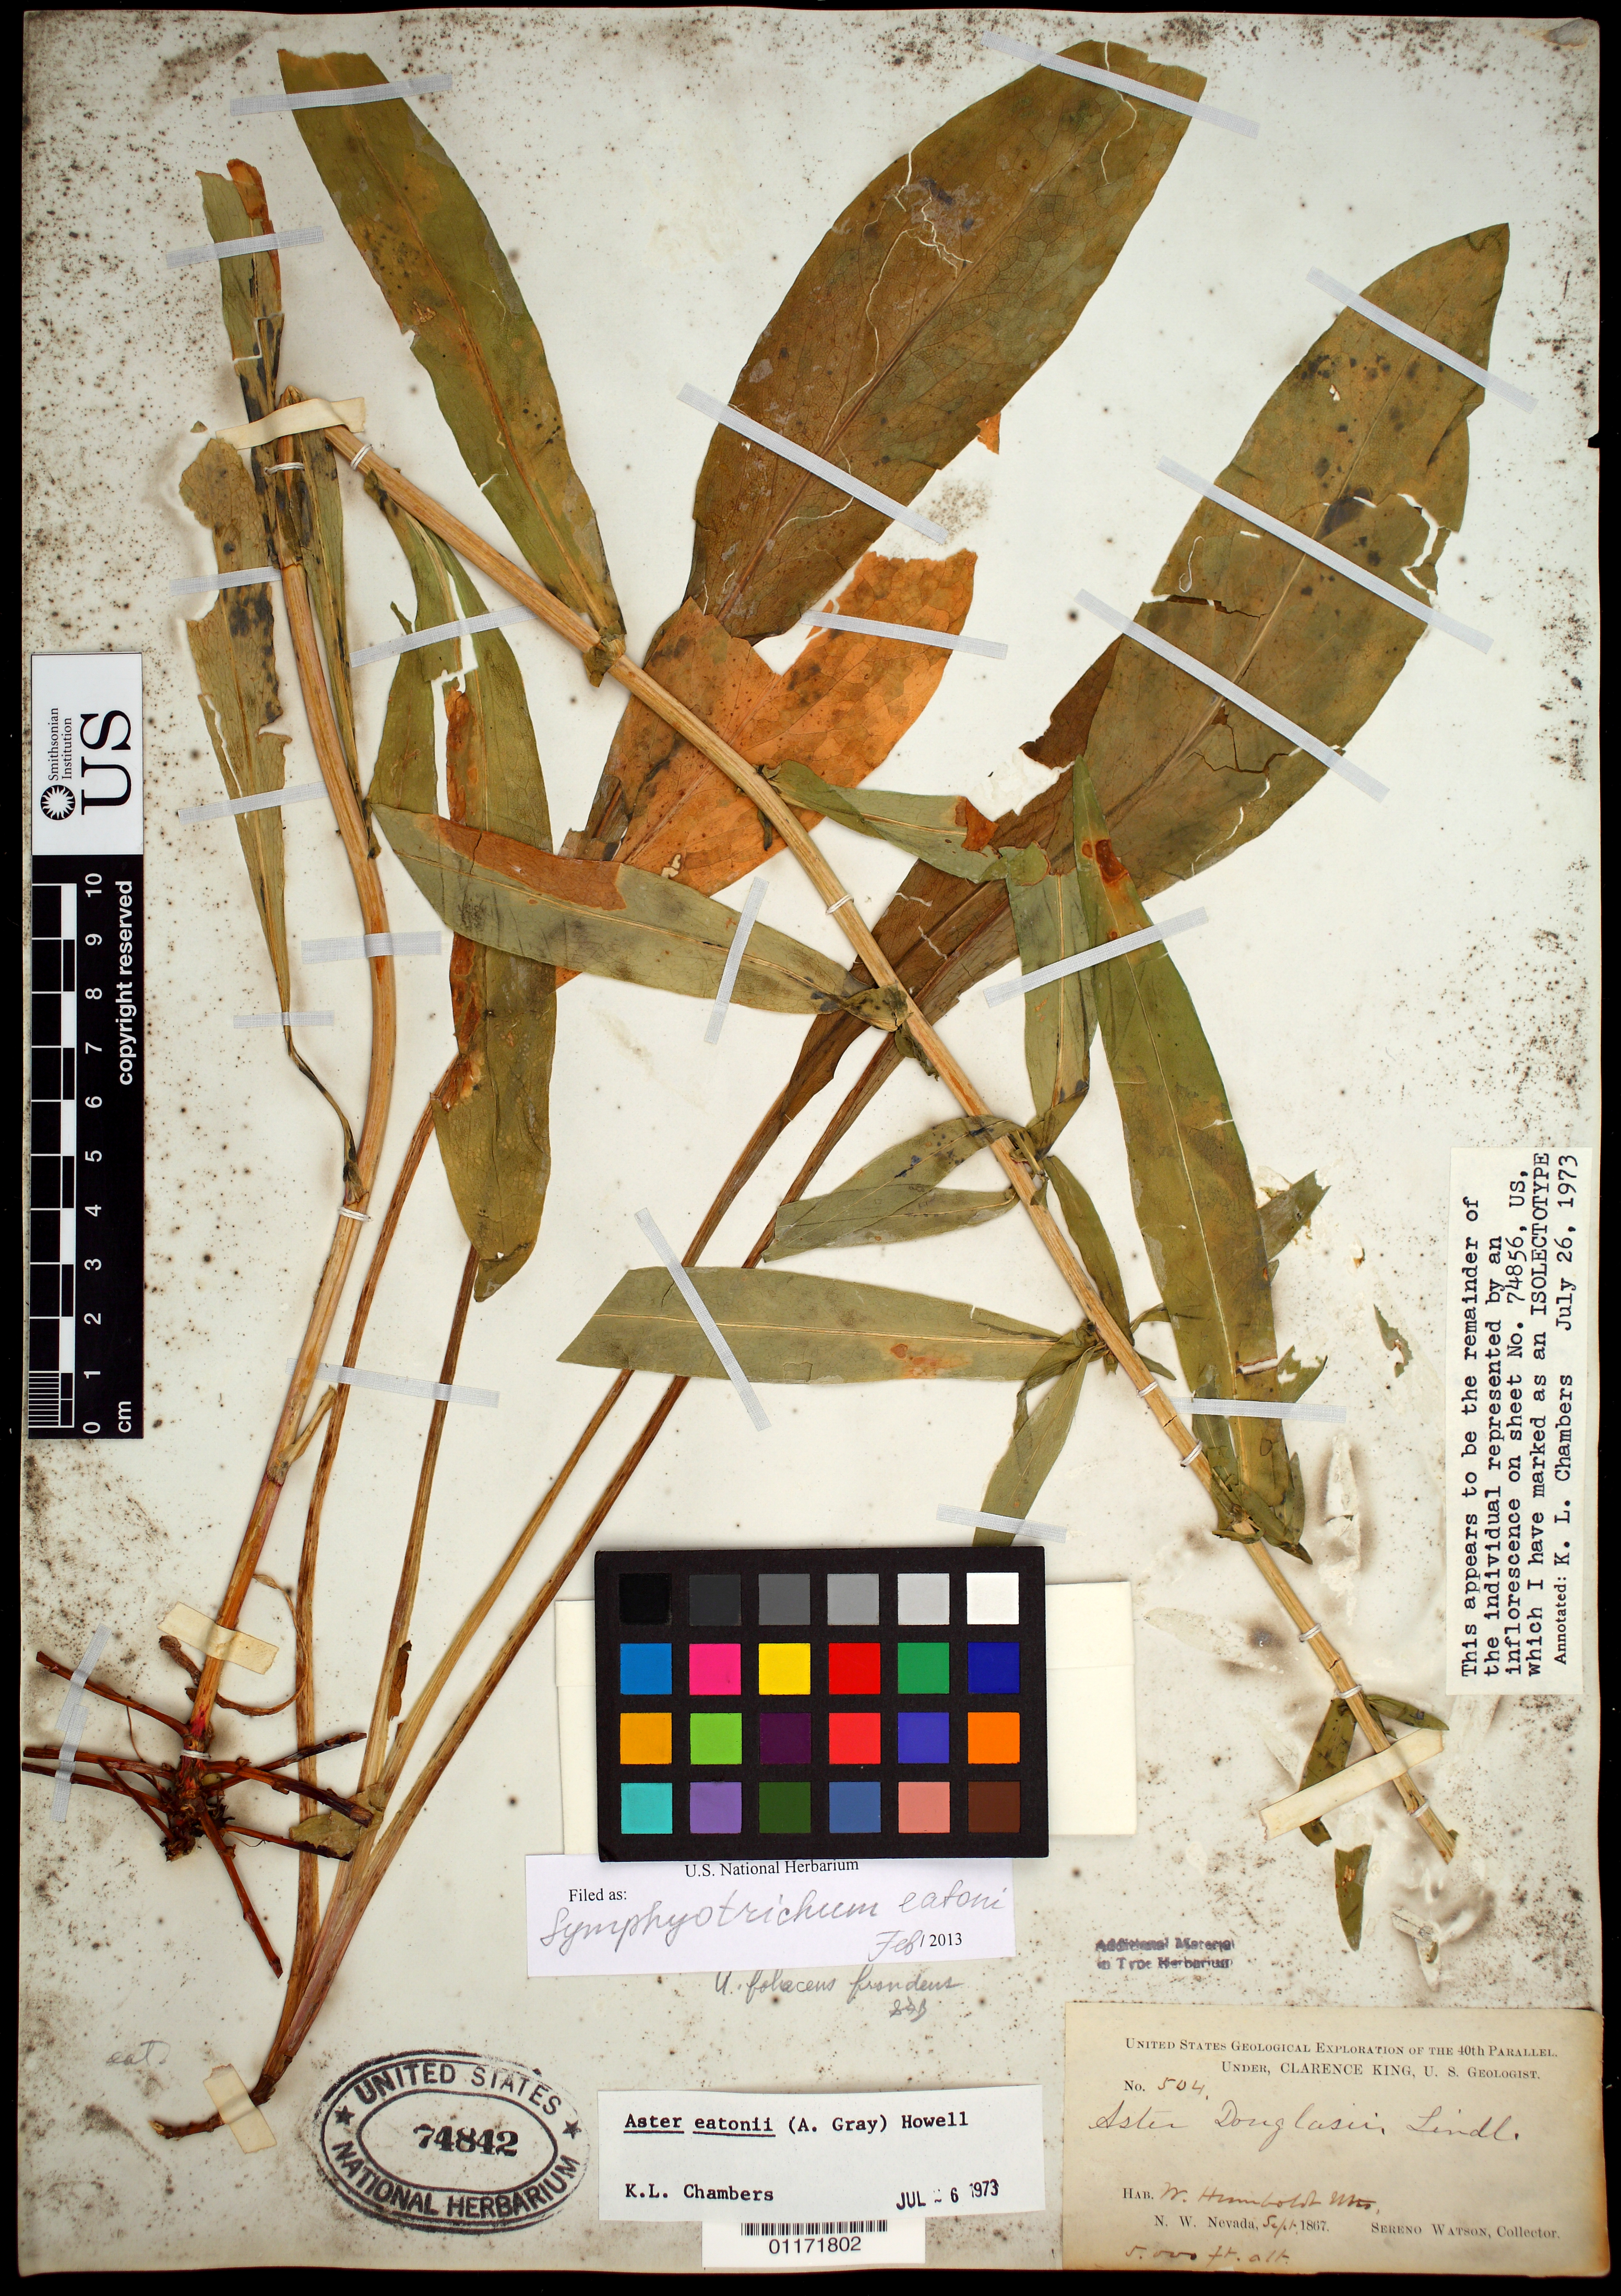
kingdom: Plantae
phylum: Tracheophyta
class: Magnoliopsida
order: Asterales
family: Asteraceae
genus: Symphyotrichum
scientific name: Symphyotrichum eatonii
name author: (A. Gray) G.L. Nesom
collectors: S. Watson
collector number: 504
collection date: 1867-09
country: United States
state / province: Nevada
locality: W. Humboldt Mts.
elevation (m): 1524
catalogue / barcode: US 74842